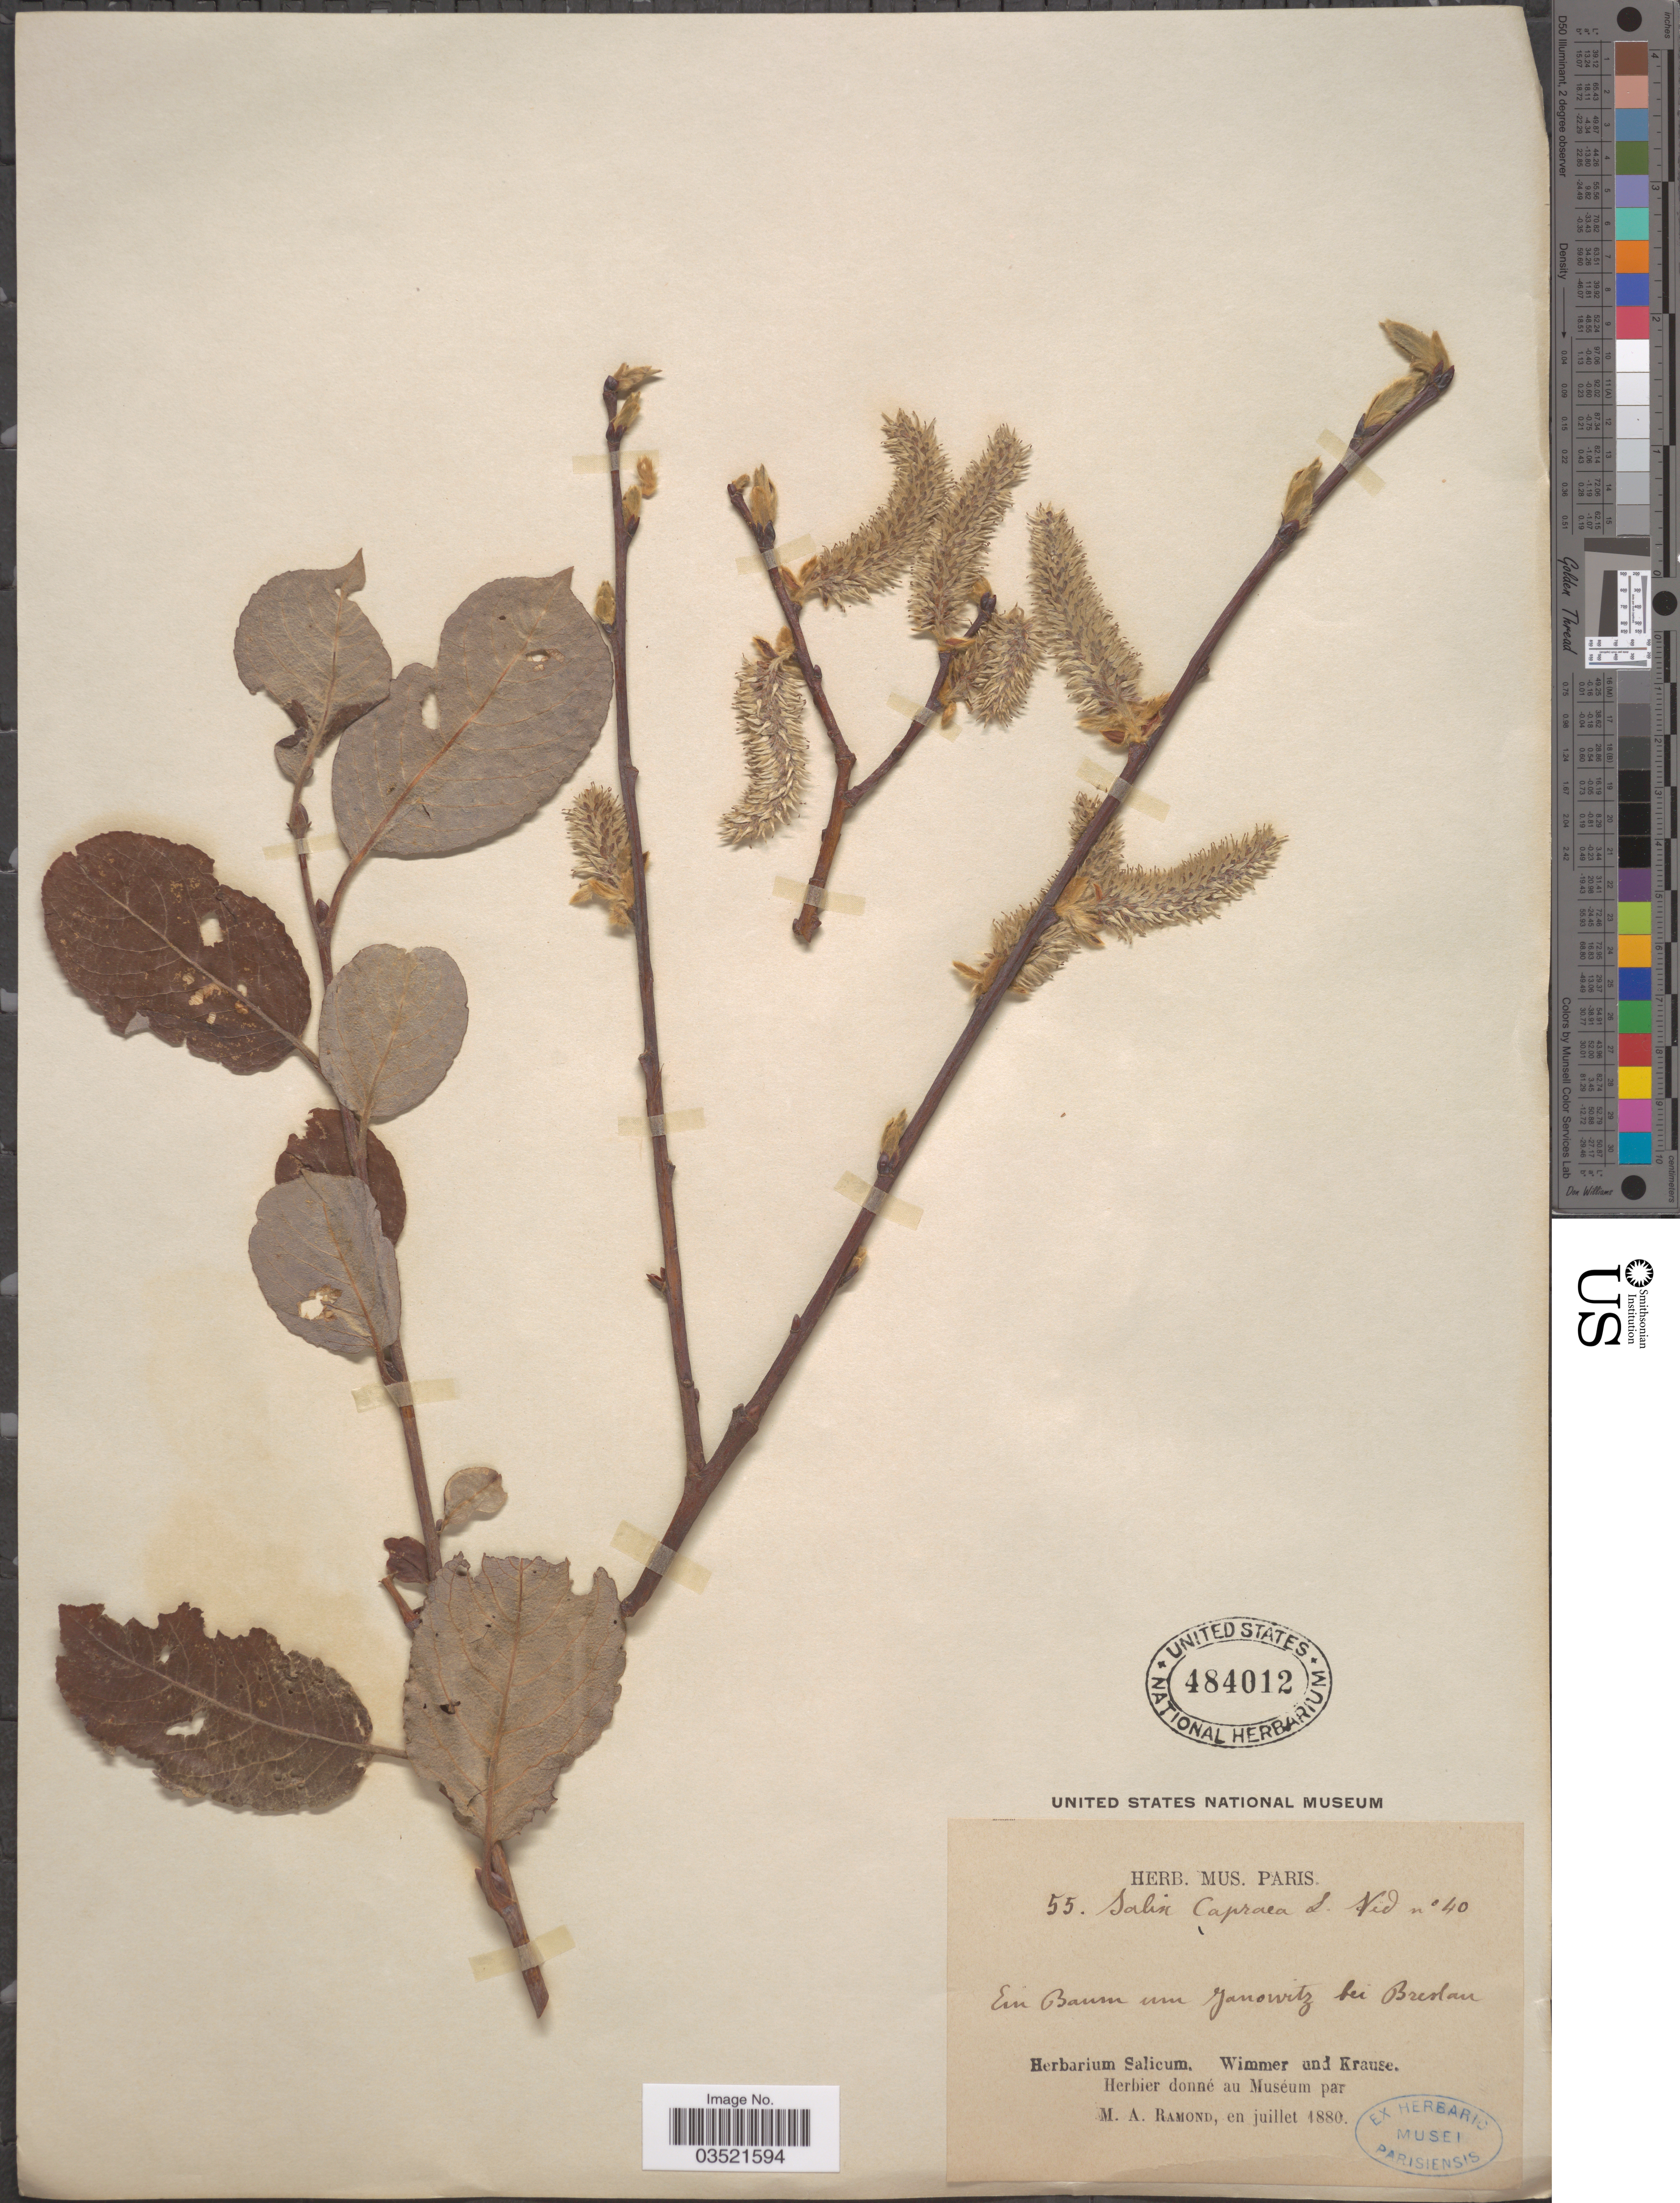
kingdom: Plantae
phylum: Tracheophyta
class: Magnoliopsida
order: Malpighiales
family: Salicaceae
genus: Salix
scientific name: Salix caprea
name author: L.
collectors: Wimmer & -- Krause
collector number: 55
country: Poland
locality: Em Baum um Janowitz bei Breslau.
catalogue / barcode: US 484012